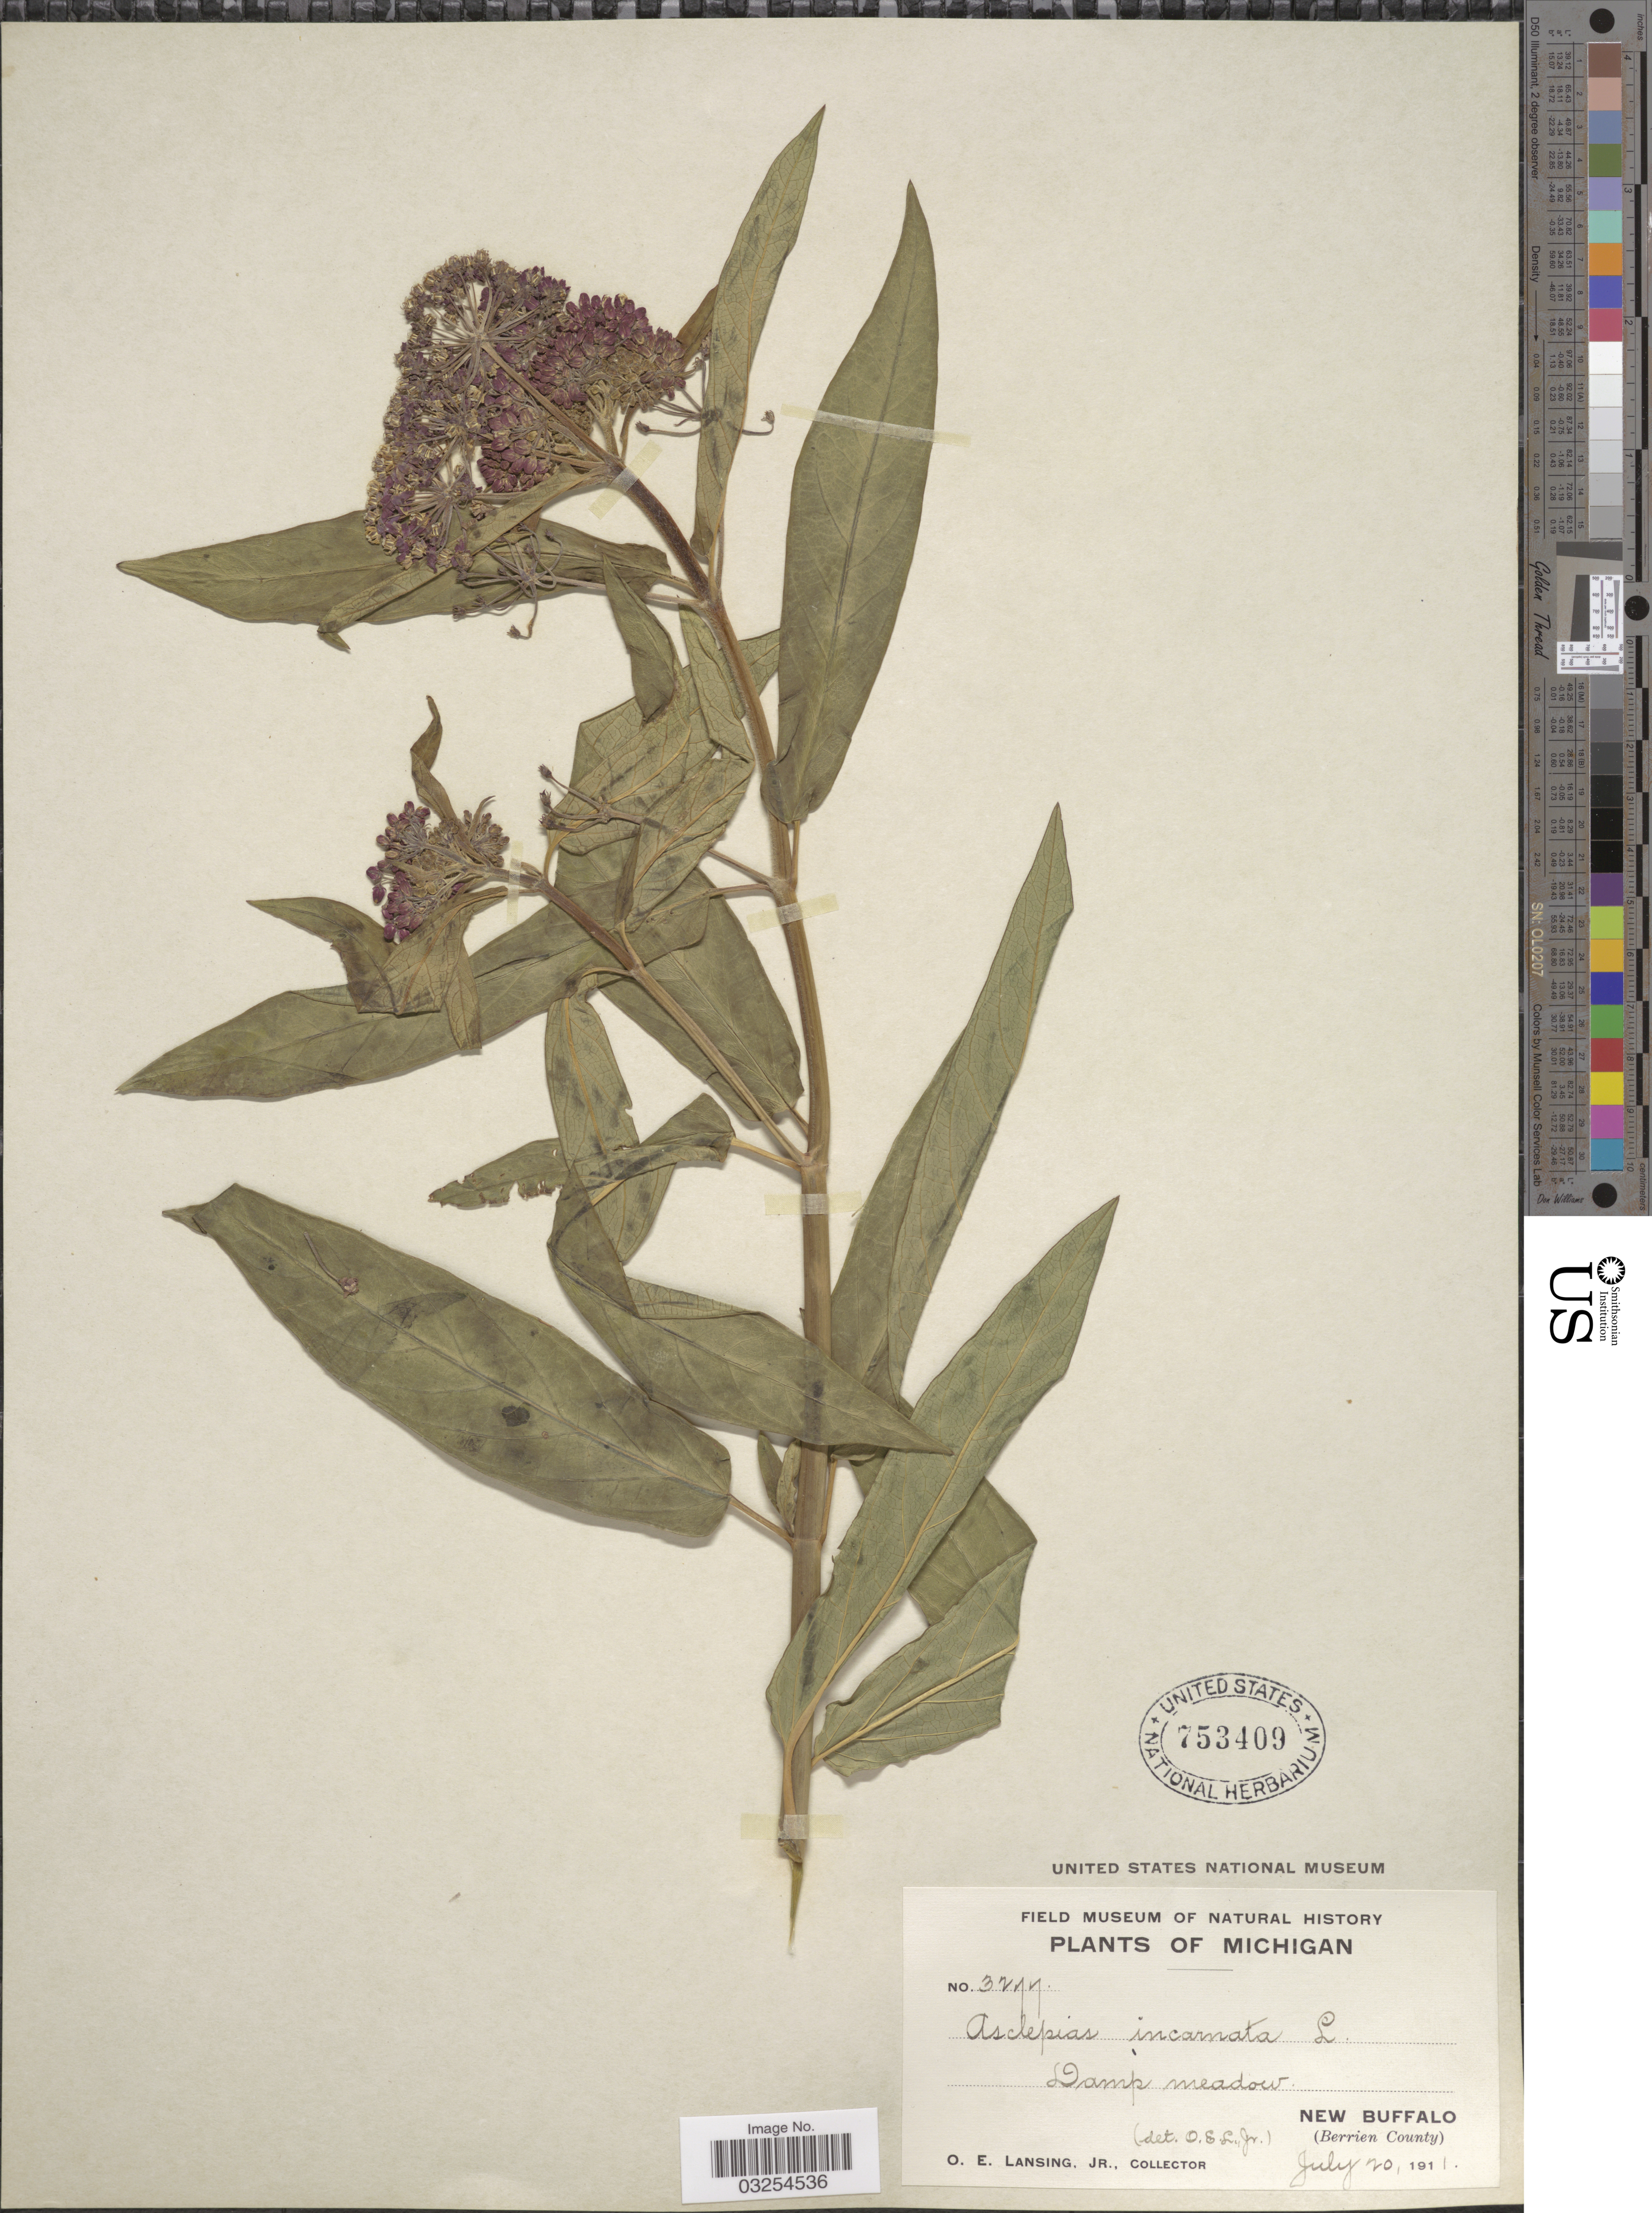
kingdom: Plantae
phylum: Tracheophyta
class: Magnoliopsida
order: Gentianales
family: Apocynaceae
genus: Asclepias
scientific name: Asclepias incarnata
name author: L.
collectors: O. Lansing Jr.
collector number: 3277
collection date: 1911-07-20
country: United States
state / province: Michigan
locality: New Buffalo (Berrien County).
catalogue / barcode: US 753409